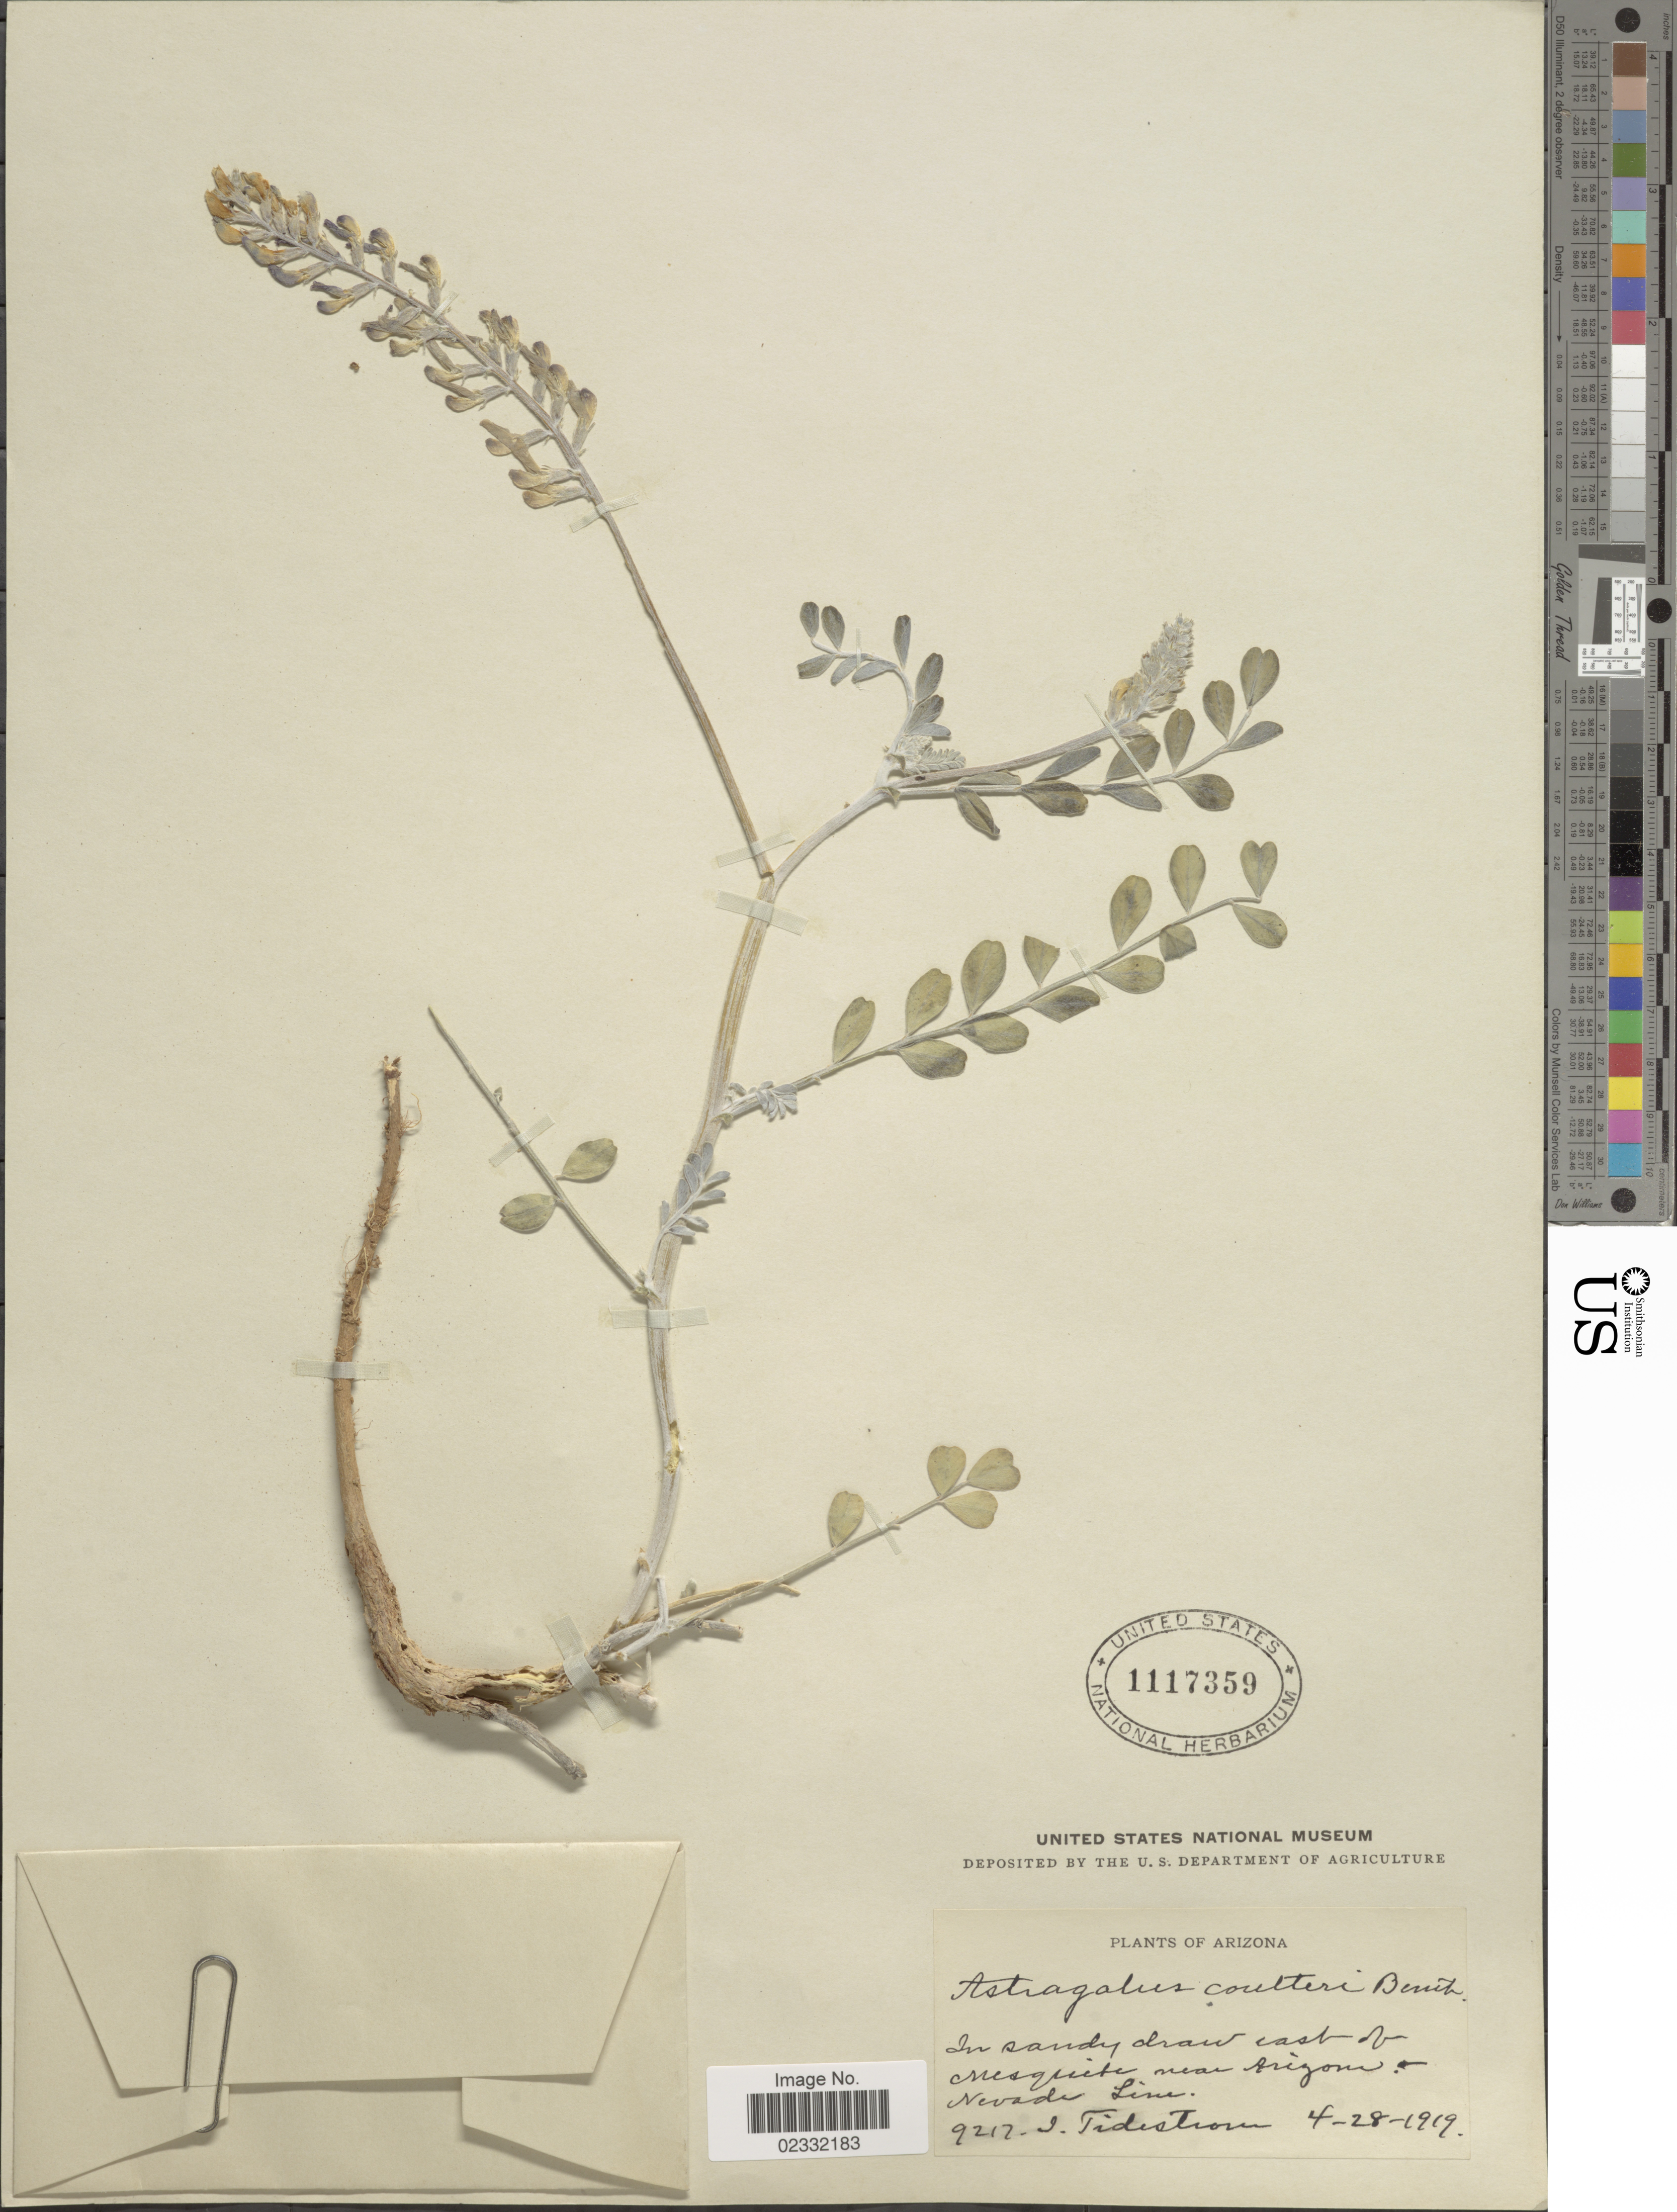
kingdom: Plantae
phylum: Tracheophyta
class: Magnoliopsida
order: Fabales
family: Fabaceae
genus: Astragalus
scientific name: Astragalus lentiginosus var. coulteri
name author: M.E. Jones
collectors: I. F. Tidestrom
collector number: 9217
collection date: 1919-04-28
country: United States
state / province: Arizona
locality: In sandy draw east of Mesquite near Arizona & Nevada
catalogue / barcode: US 1117359